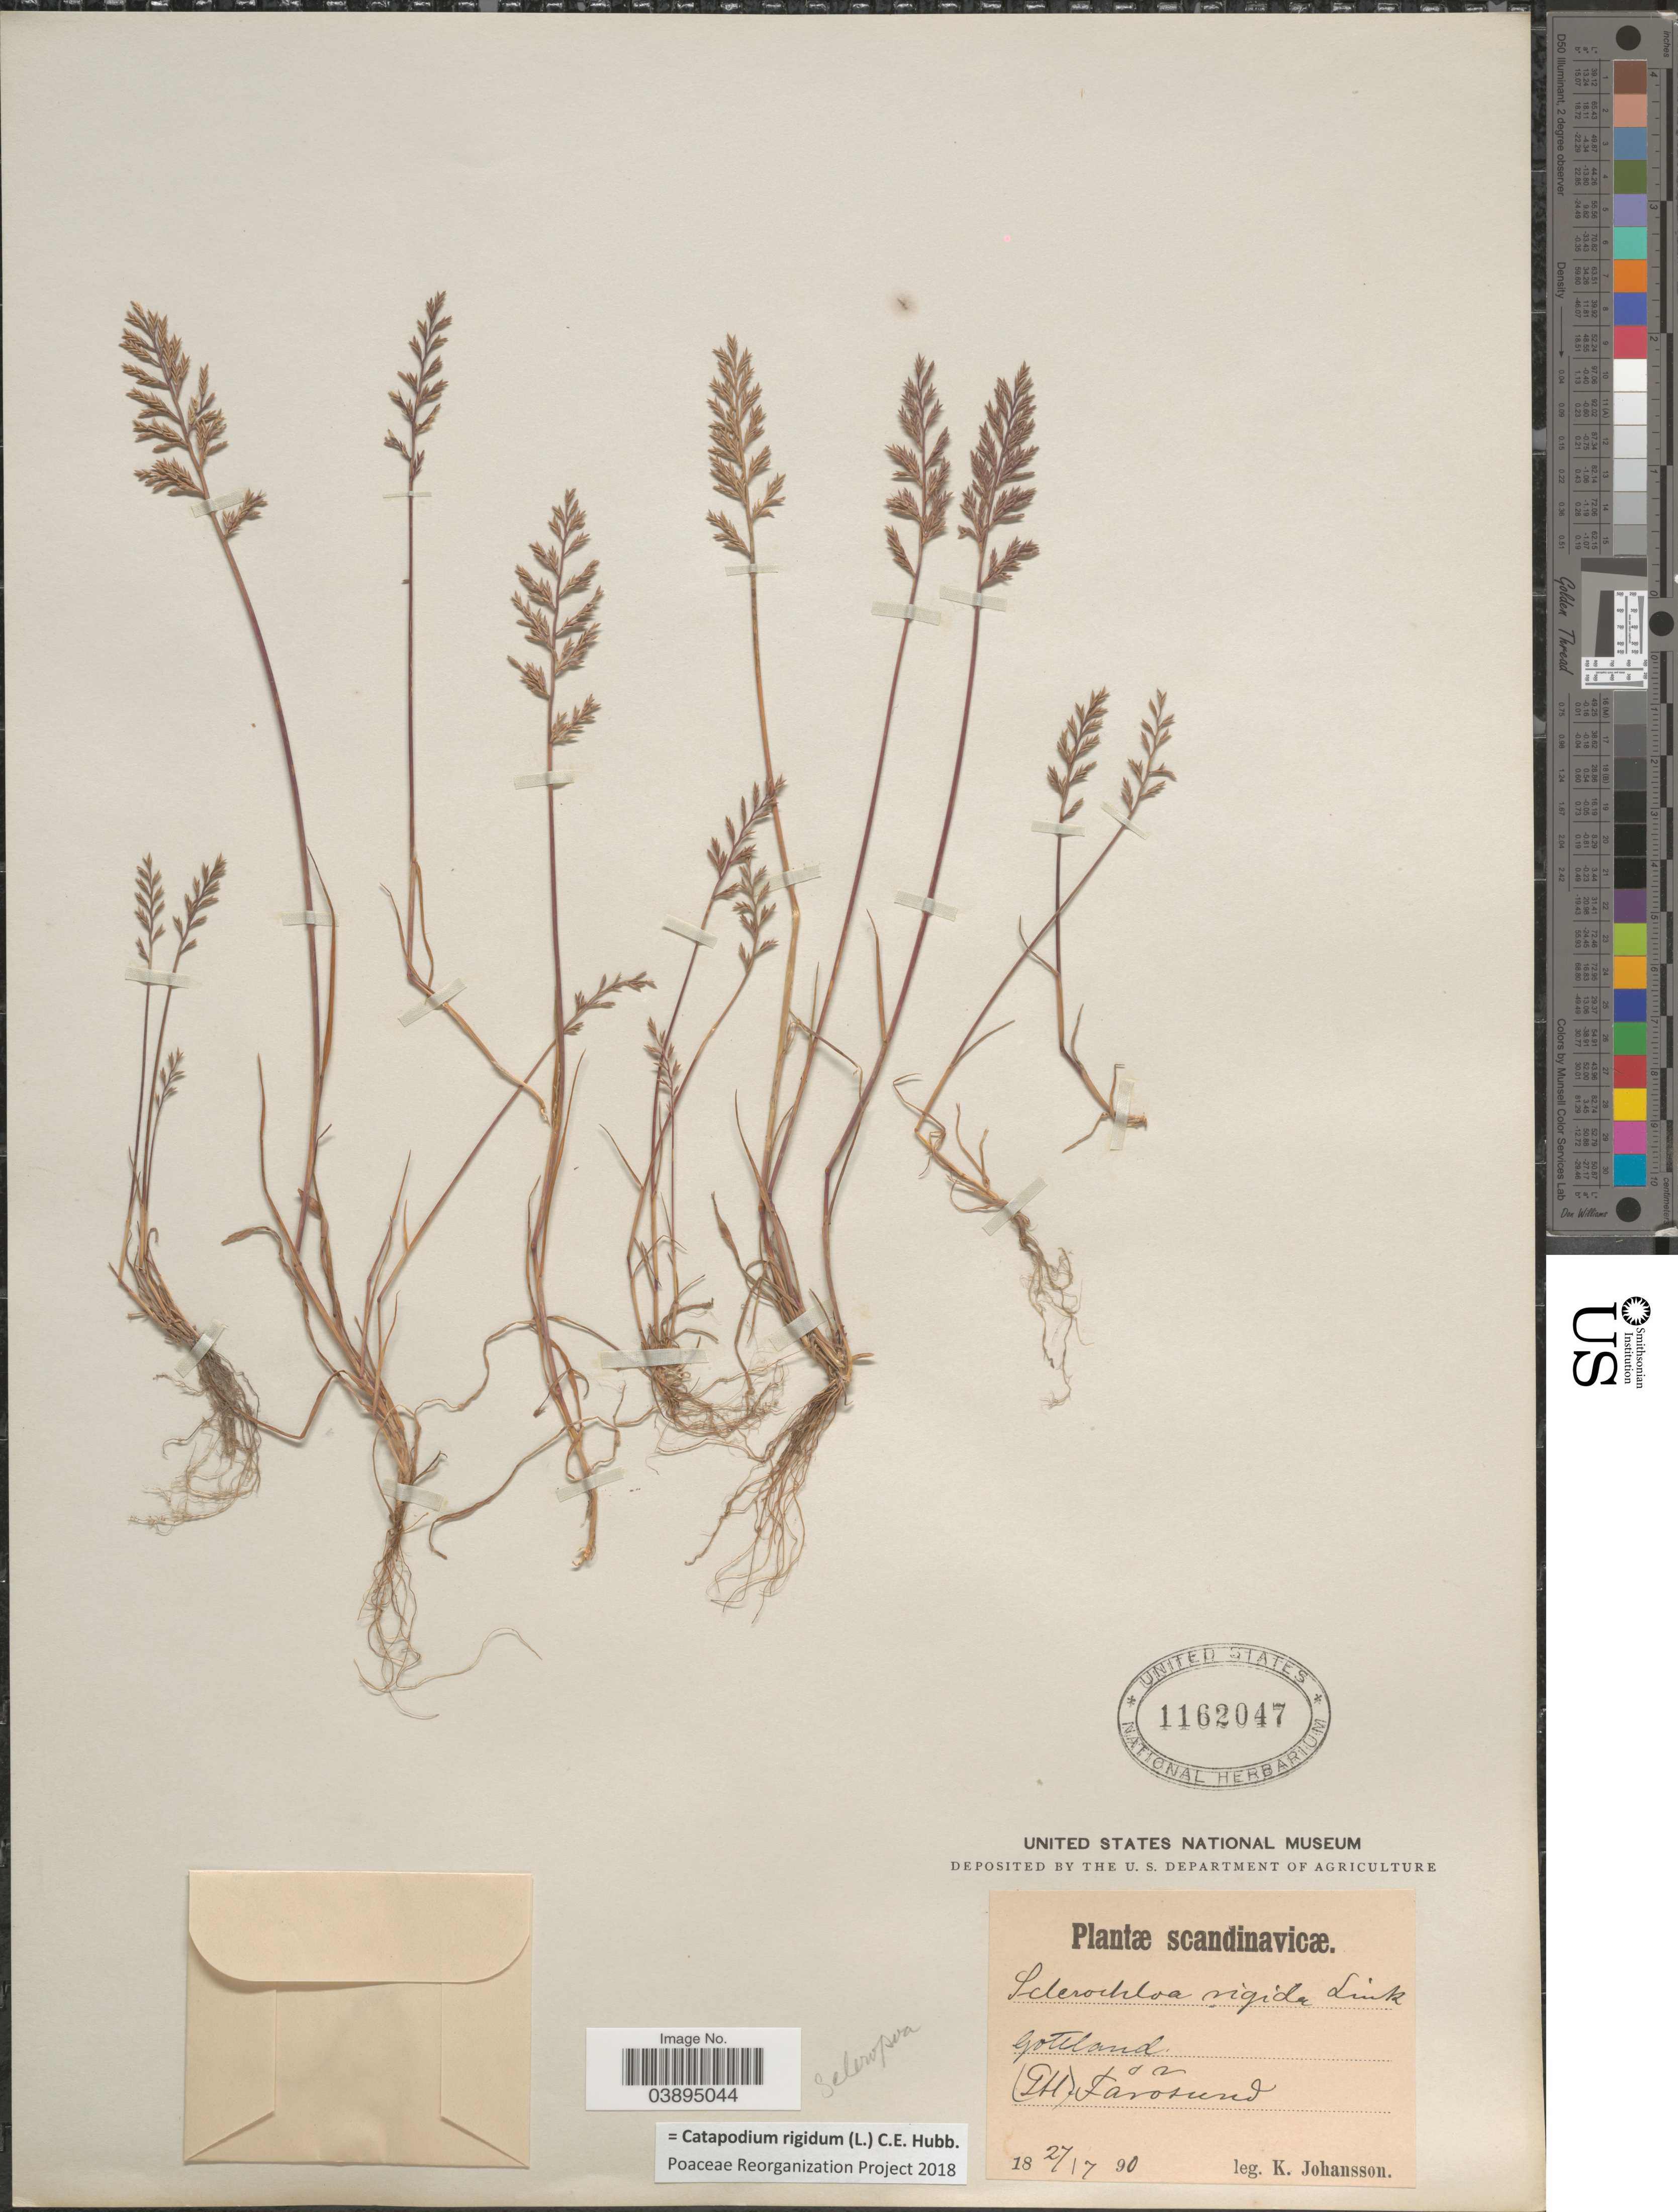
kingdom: Plantae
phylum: Tracheophyta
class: Liliopsida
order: Poales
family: Poaceae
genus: Catapodium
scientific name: Catapodium rigidum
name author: (L.) C.E. Hubb.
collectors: K. Johansson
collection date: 1890-07-27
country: Sweden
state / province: Gotland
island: Gotland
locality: Scandinavicæ. Gotland. (GH) Fårõsund.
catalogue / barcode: US 1162047